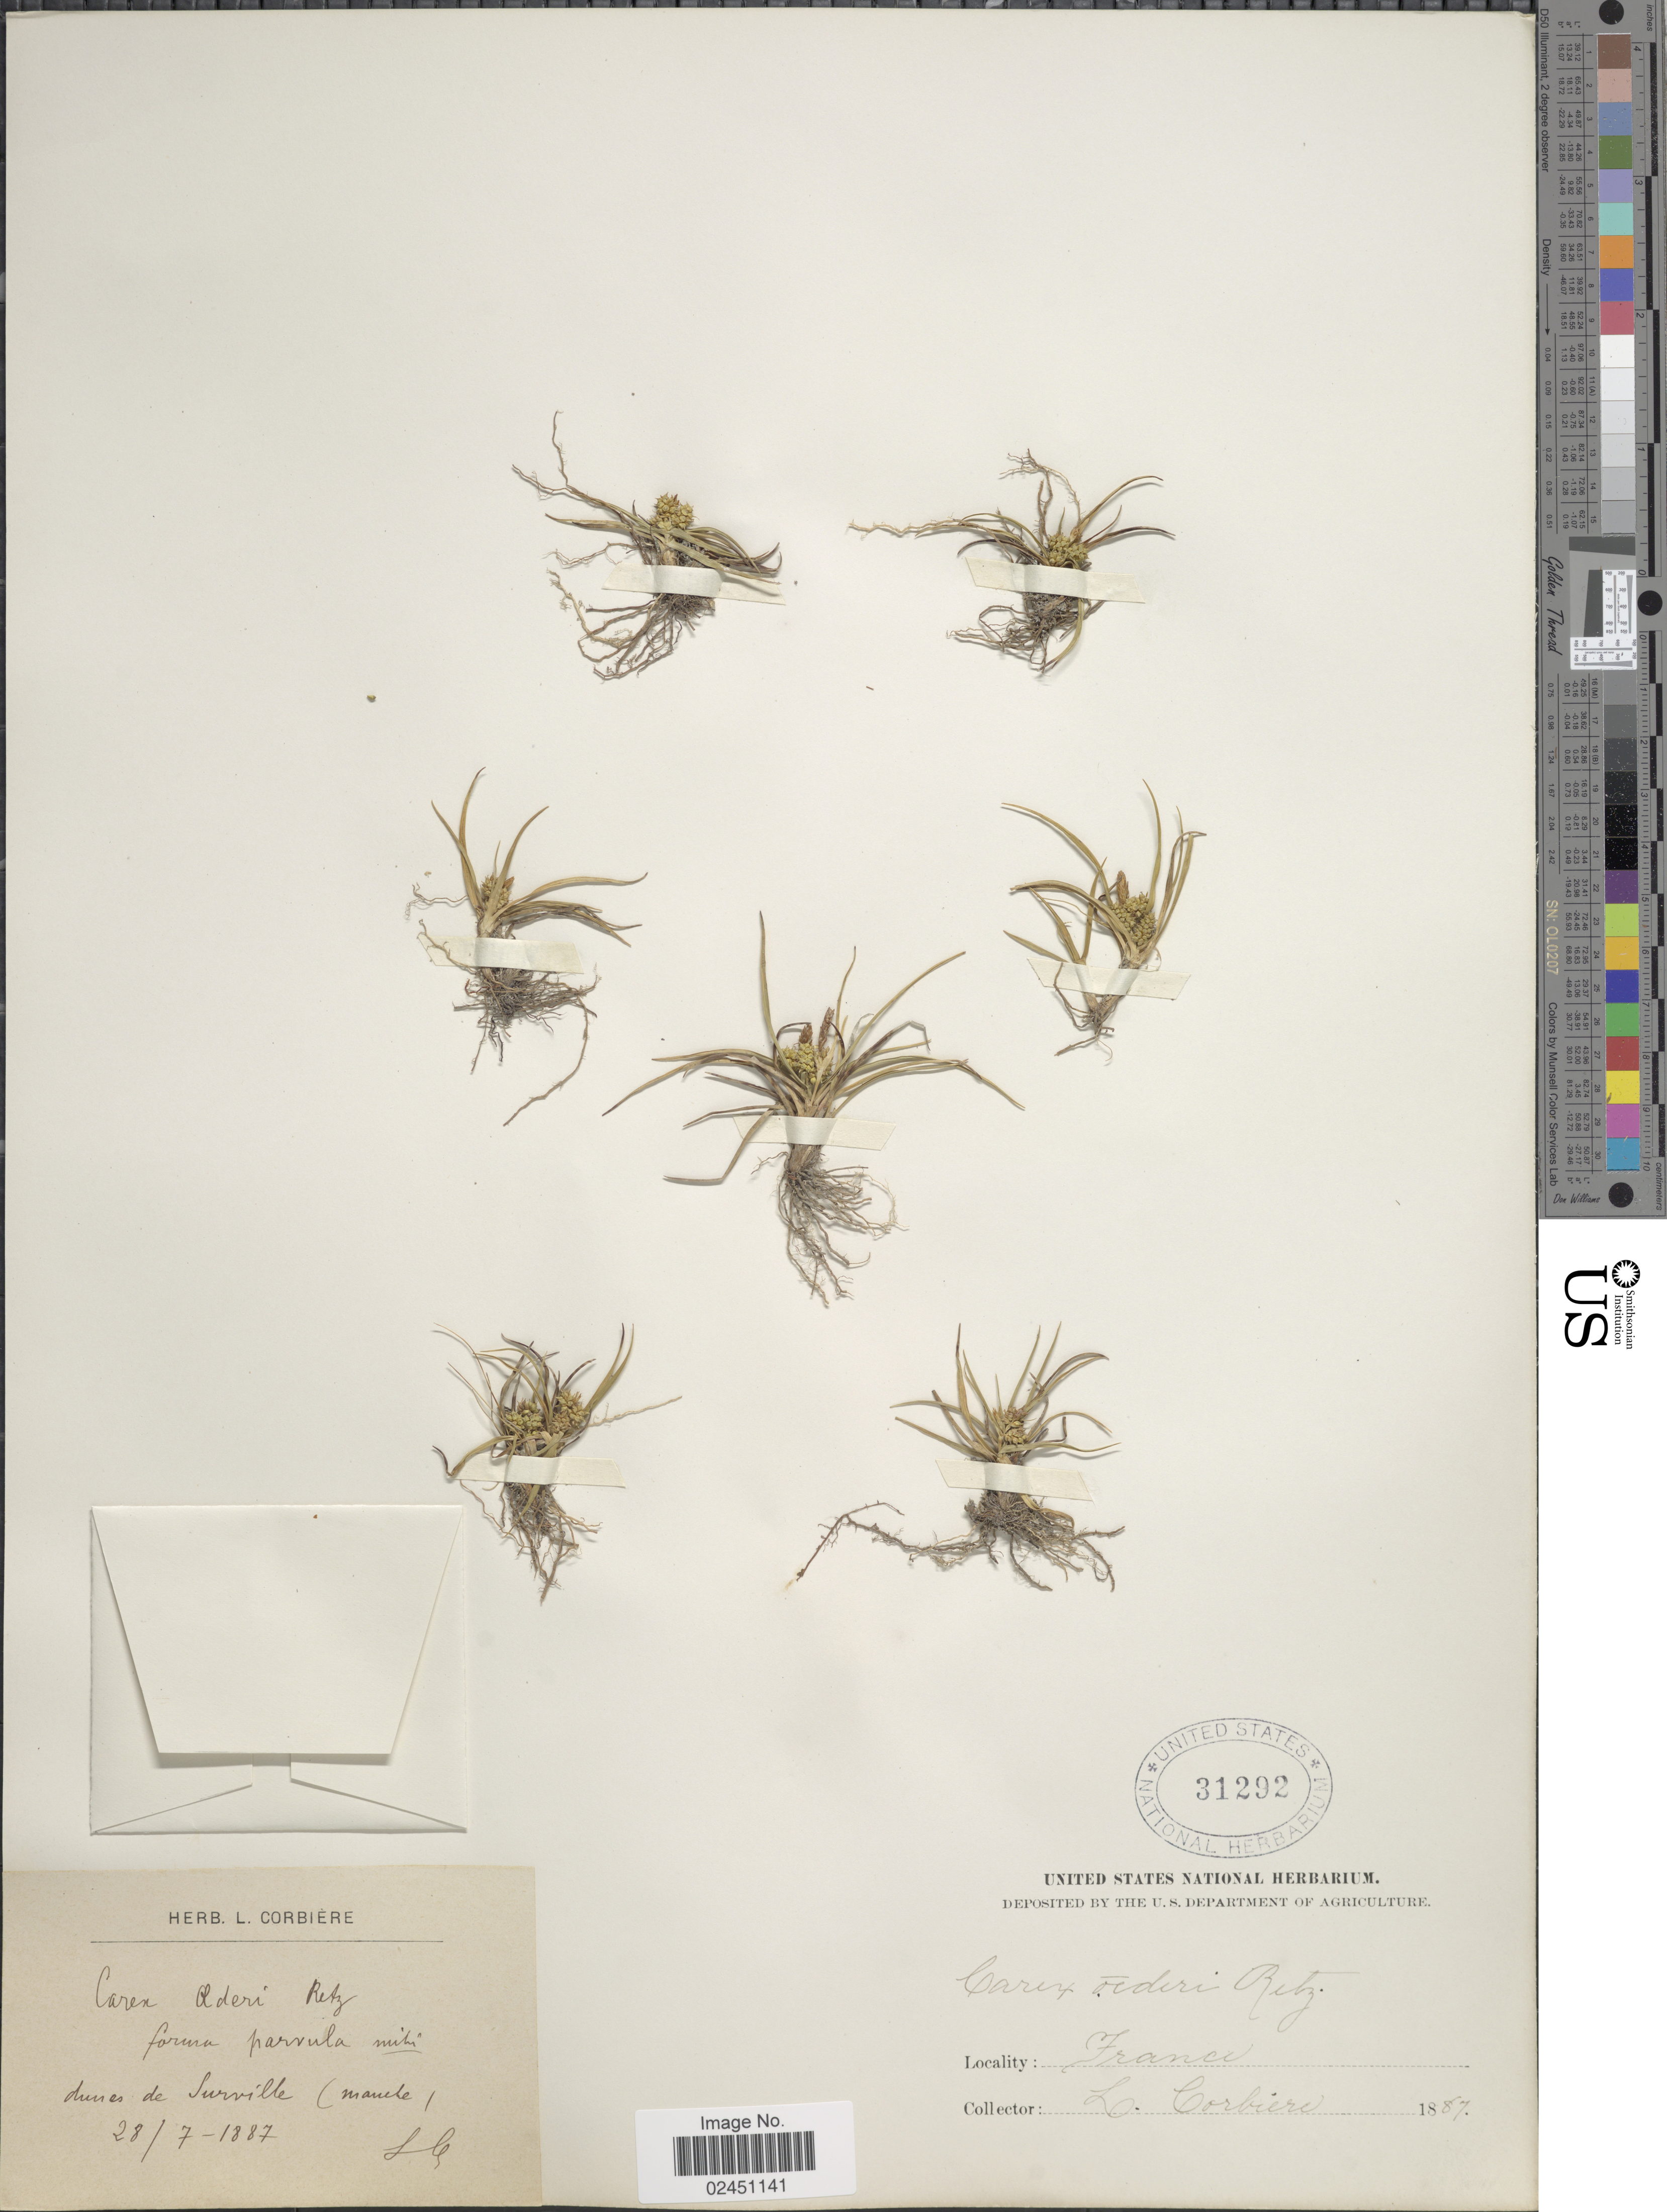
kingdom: Plantae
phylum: Tracheophyta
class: Liliopsida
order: Poales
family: Cyperaceae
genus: Carex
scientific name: Carex oederi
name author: Retz.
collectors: L. Corbière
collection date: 1887-07-28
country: France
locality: Dunes de Surville (Manche)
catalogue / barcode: US 31292